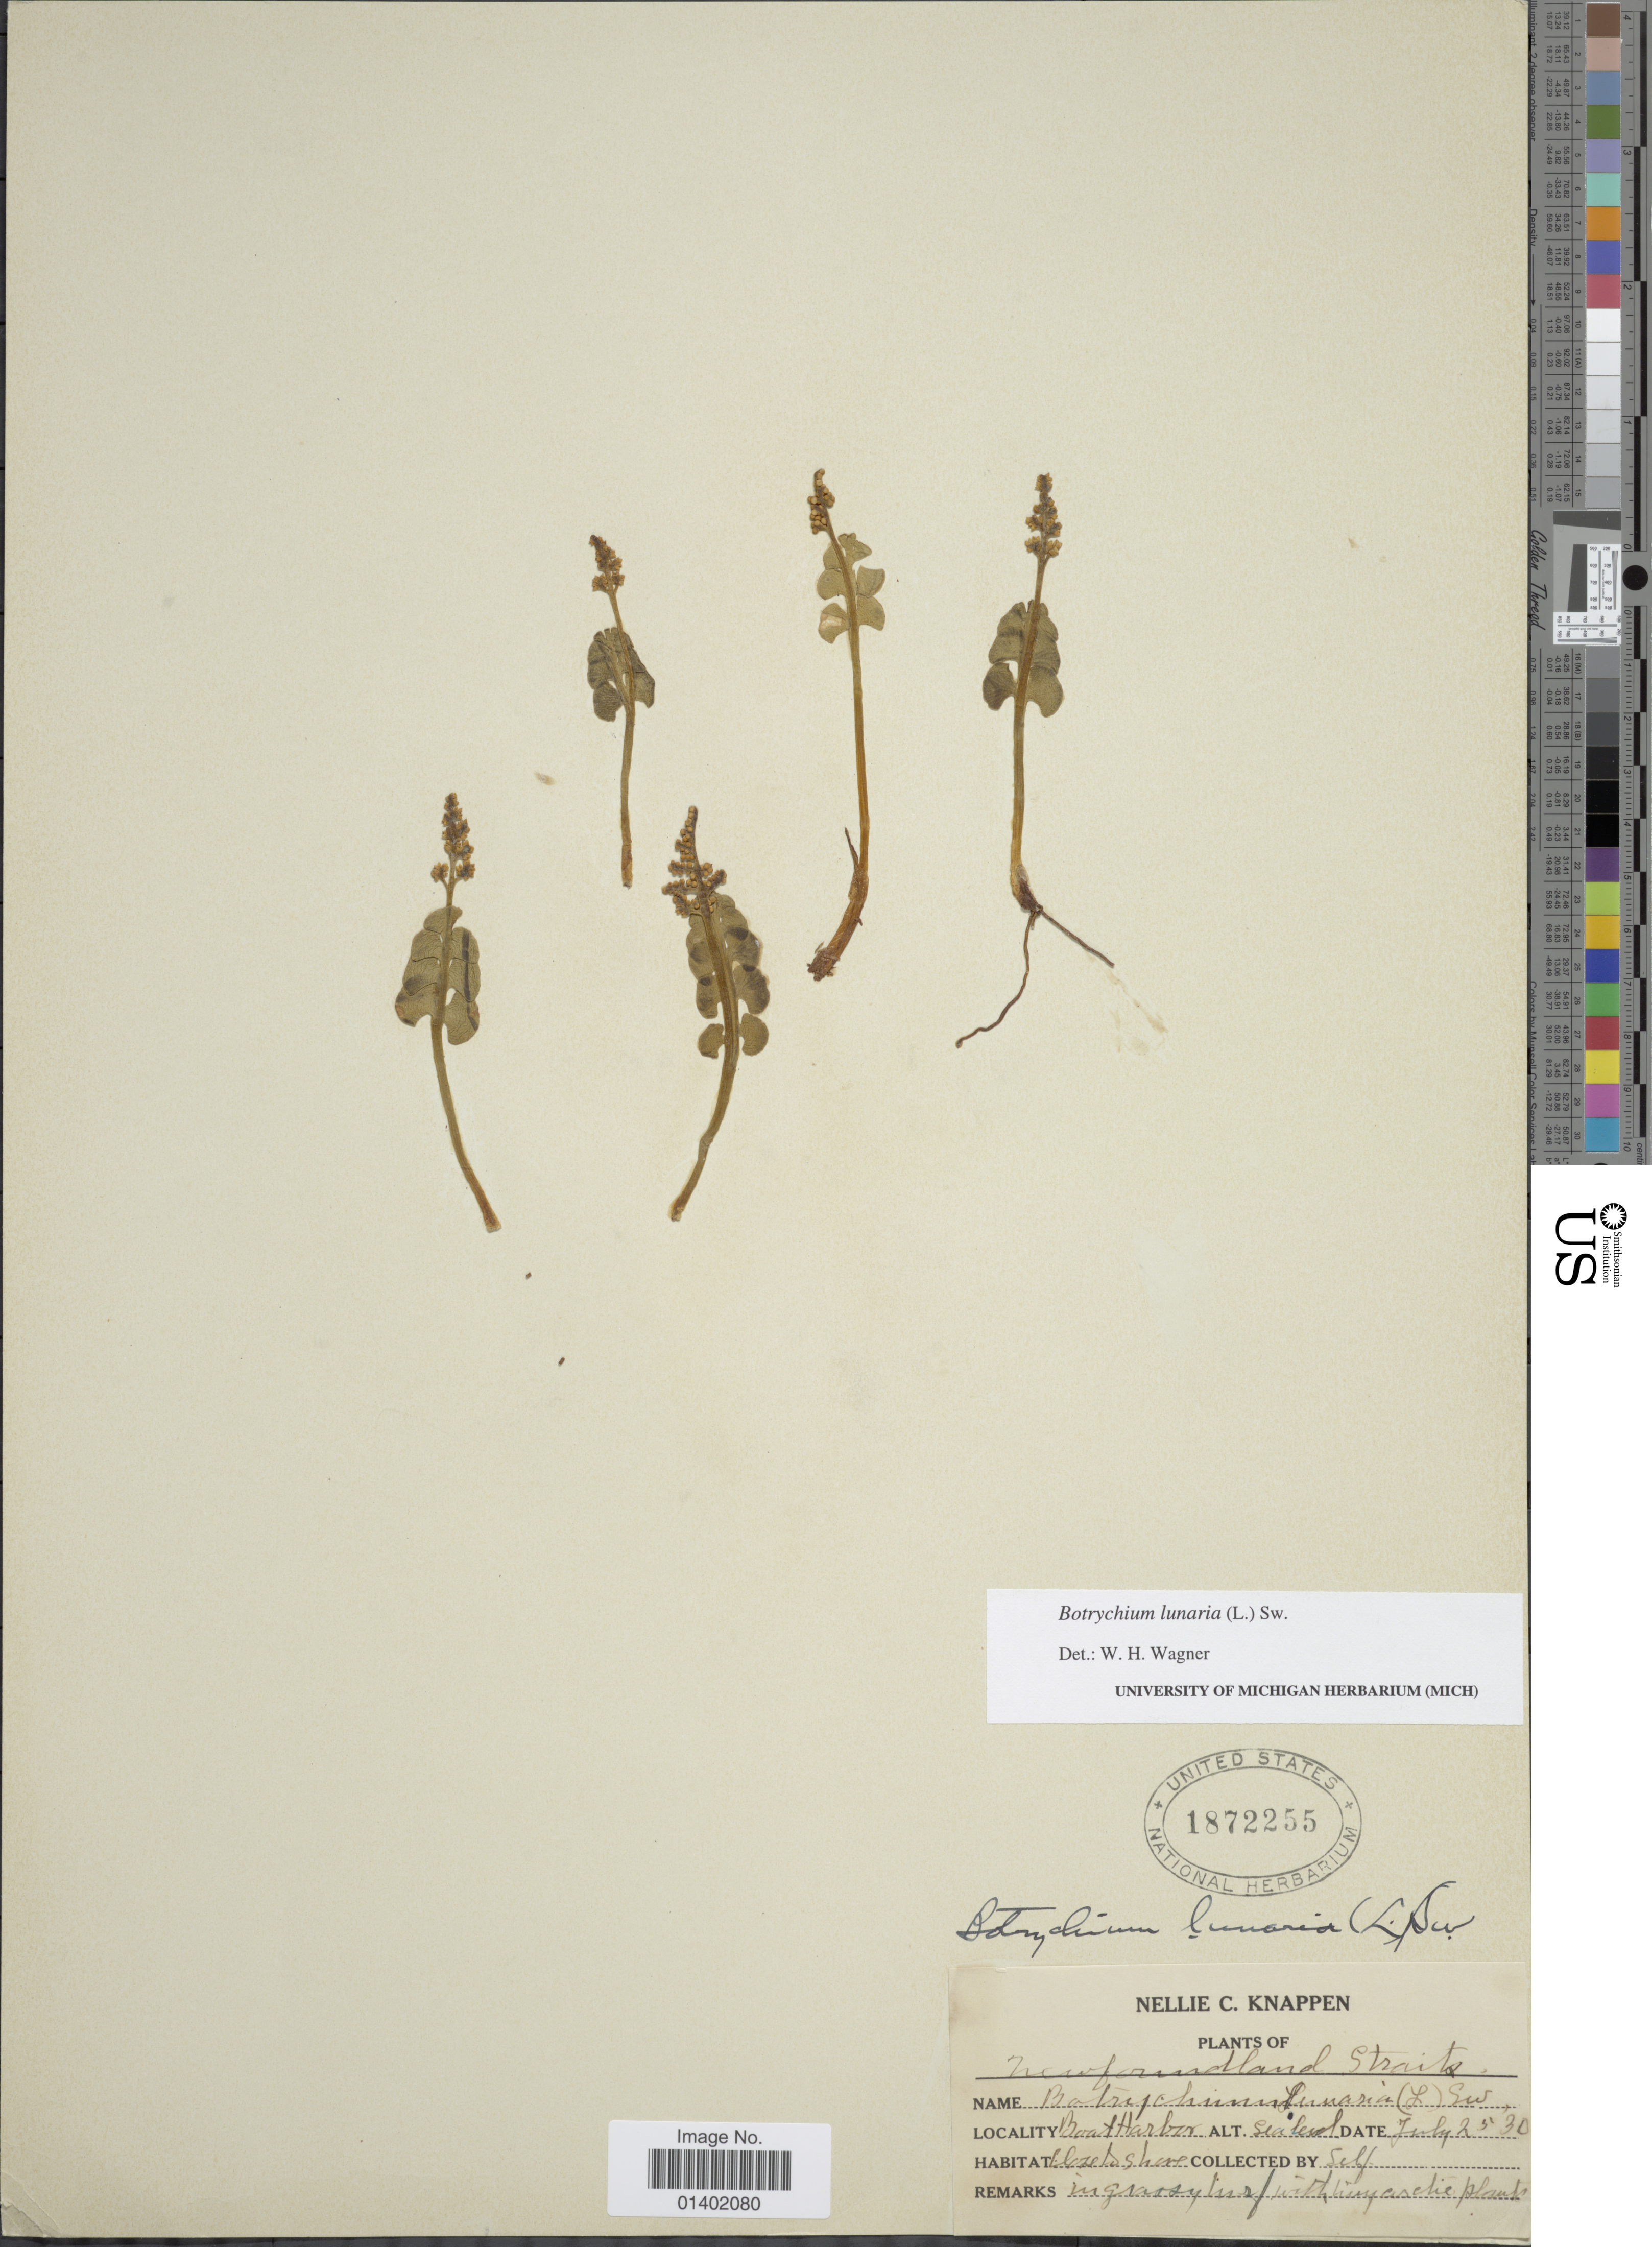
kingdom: Plantae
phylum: Tracheophyta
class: Polypodiopsida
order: Ophioglossales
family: Ophioglossaceae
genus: Botrychium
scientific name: Botrychium lunaria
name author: (L.) Sw.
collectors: N. Knappen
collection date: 1930-07-25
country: Canada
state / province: Newfoundland and Labrador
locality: Newfoundland Straits, Boat Harbor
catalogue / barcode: US 1872255